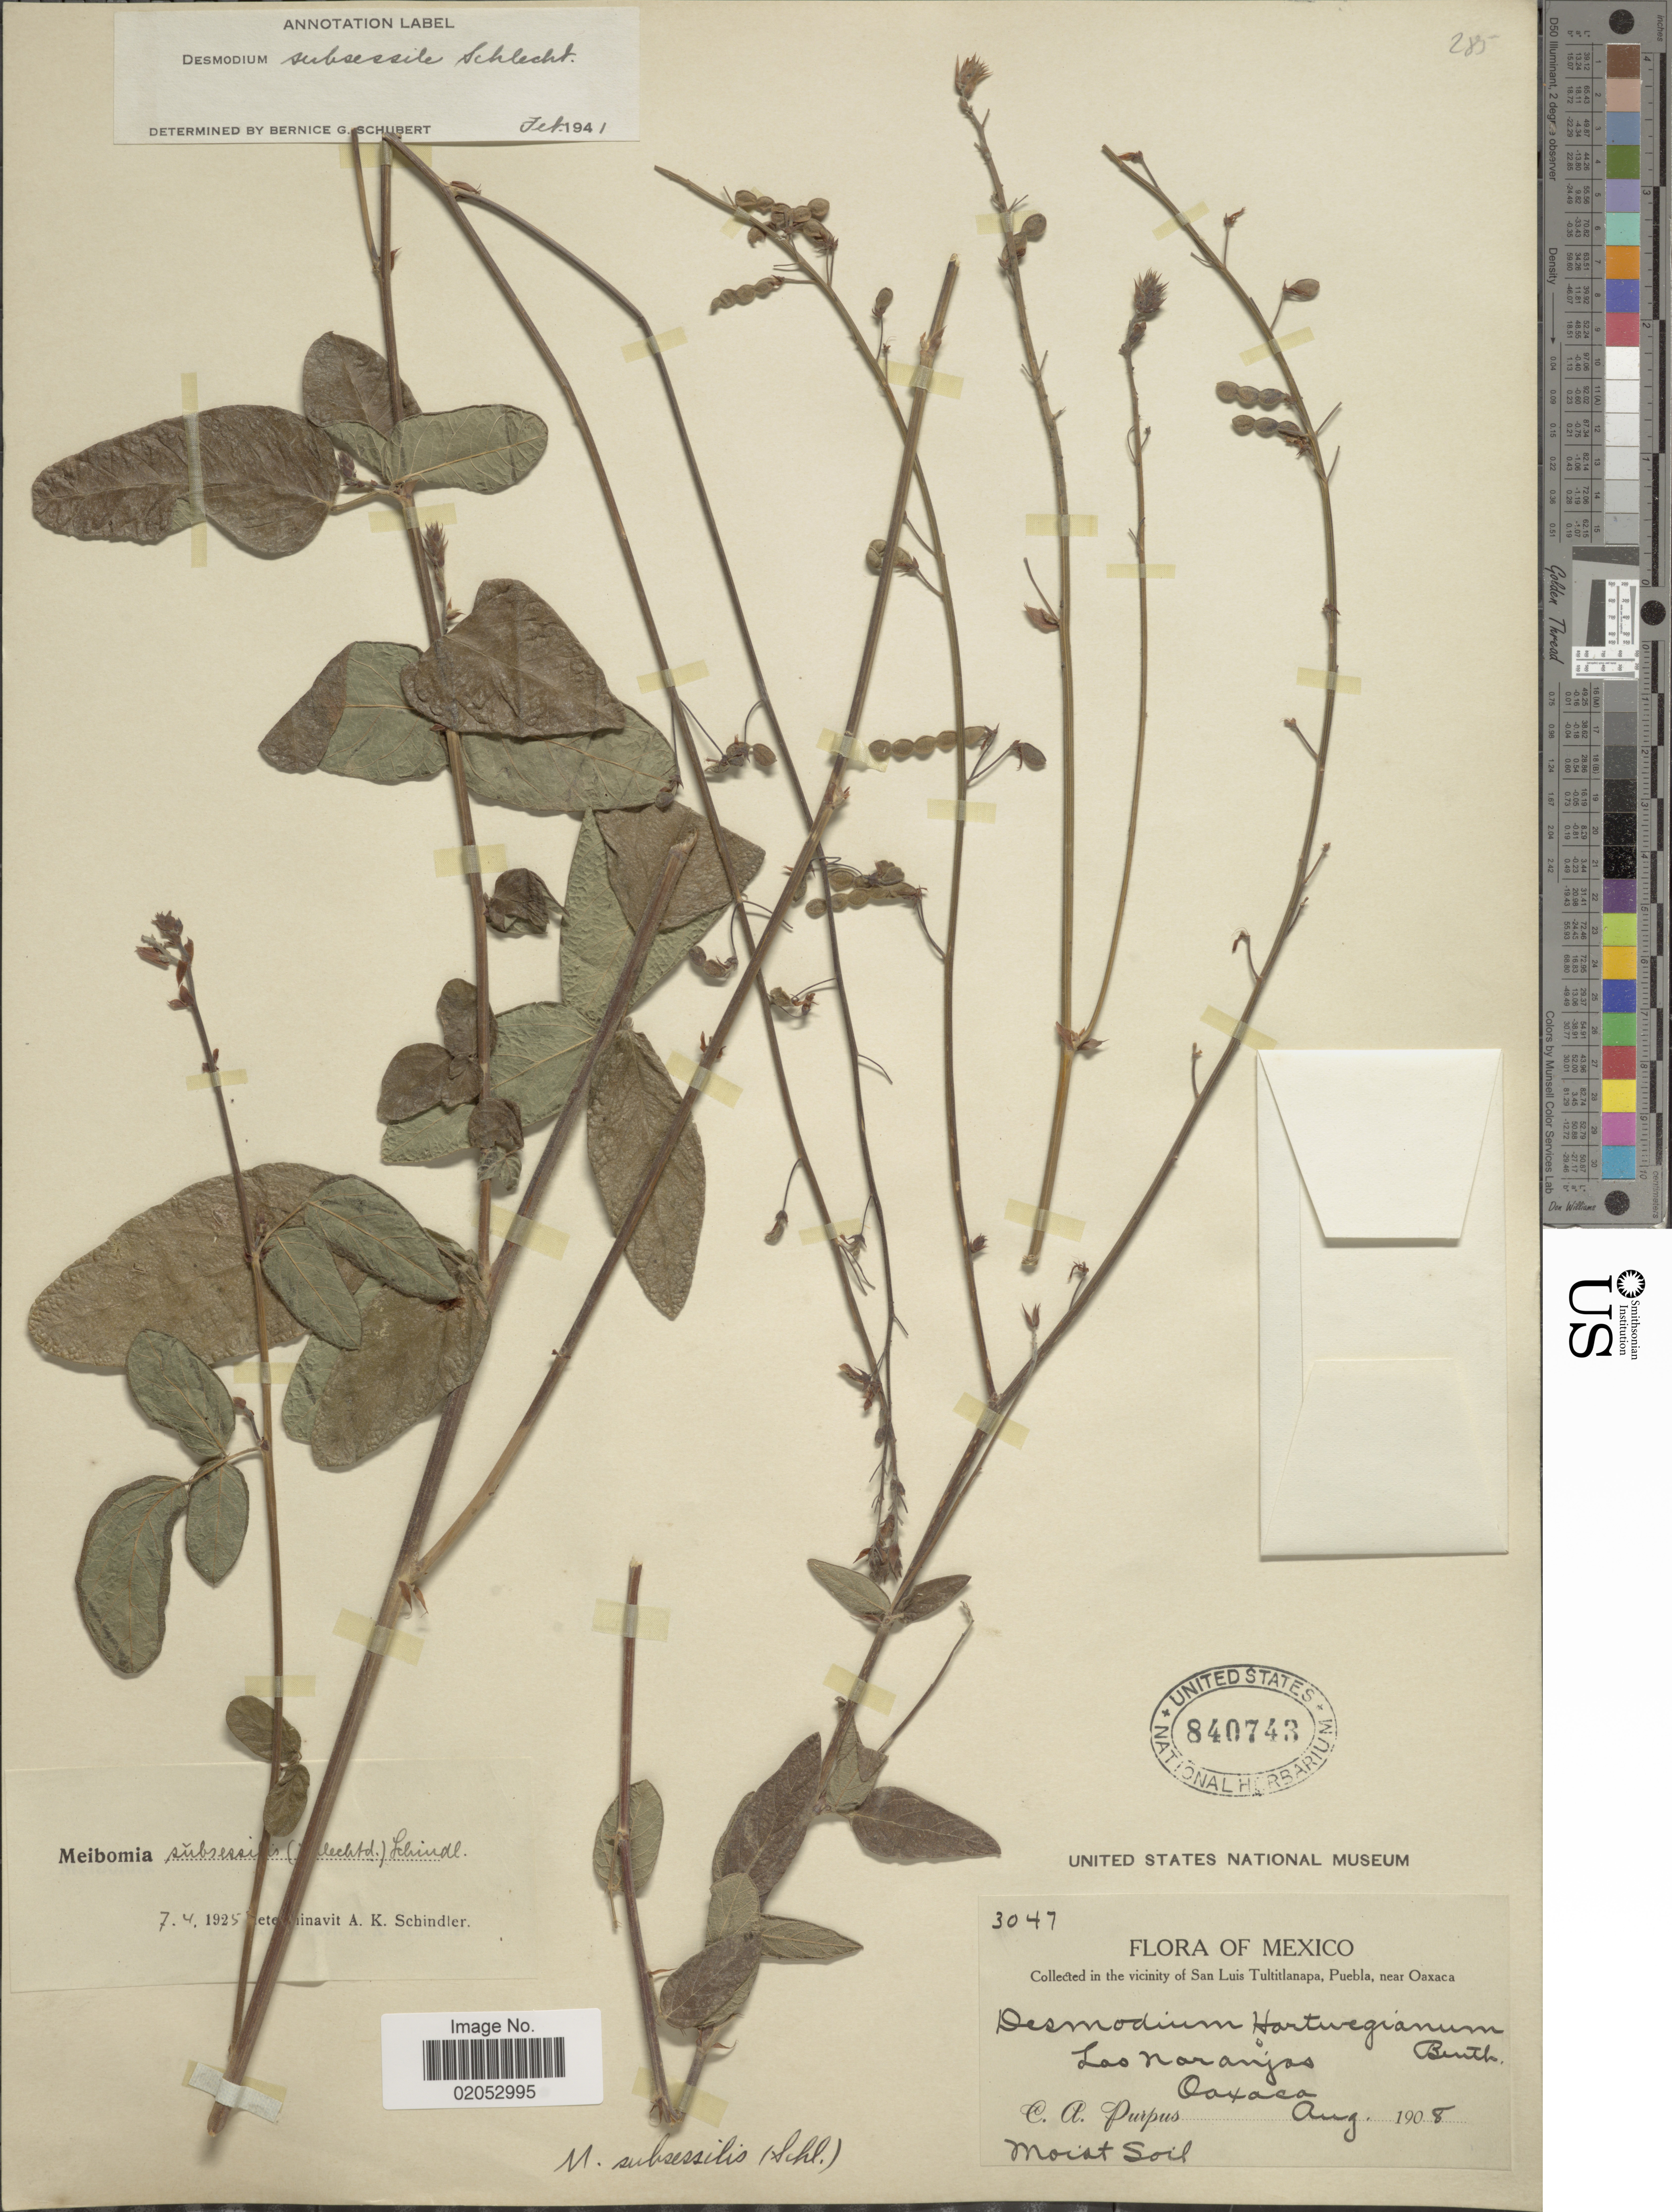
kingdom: Plantae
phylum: Tracheophyta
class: Magnoliopsida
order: Fabales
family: Fabaceae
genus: Desmodium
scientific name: Desmodium subsessile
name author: Seaton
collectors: C. A. Purpus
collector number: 3047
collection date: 1908-08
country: Mexico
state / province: Oaxaca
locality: In the vicinity of San Luis Tultitlanapa, Puebla, near Oaxaca. Las Naranjas.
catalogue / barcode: US 840743